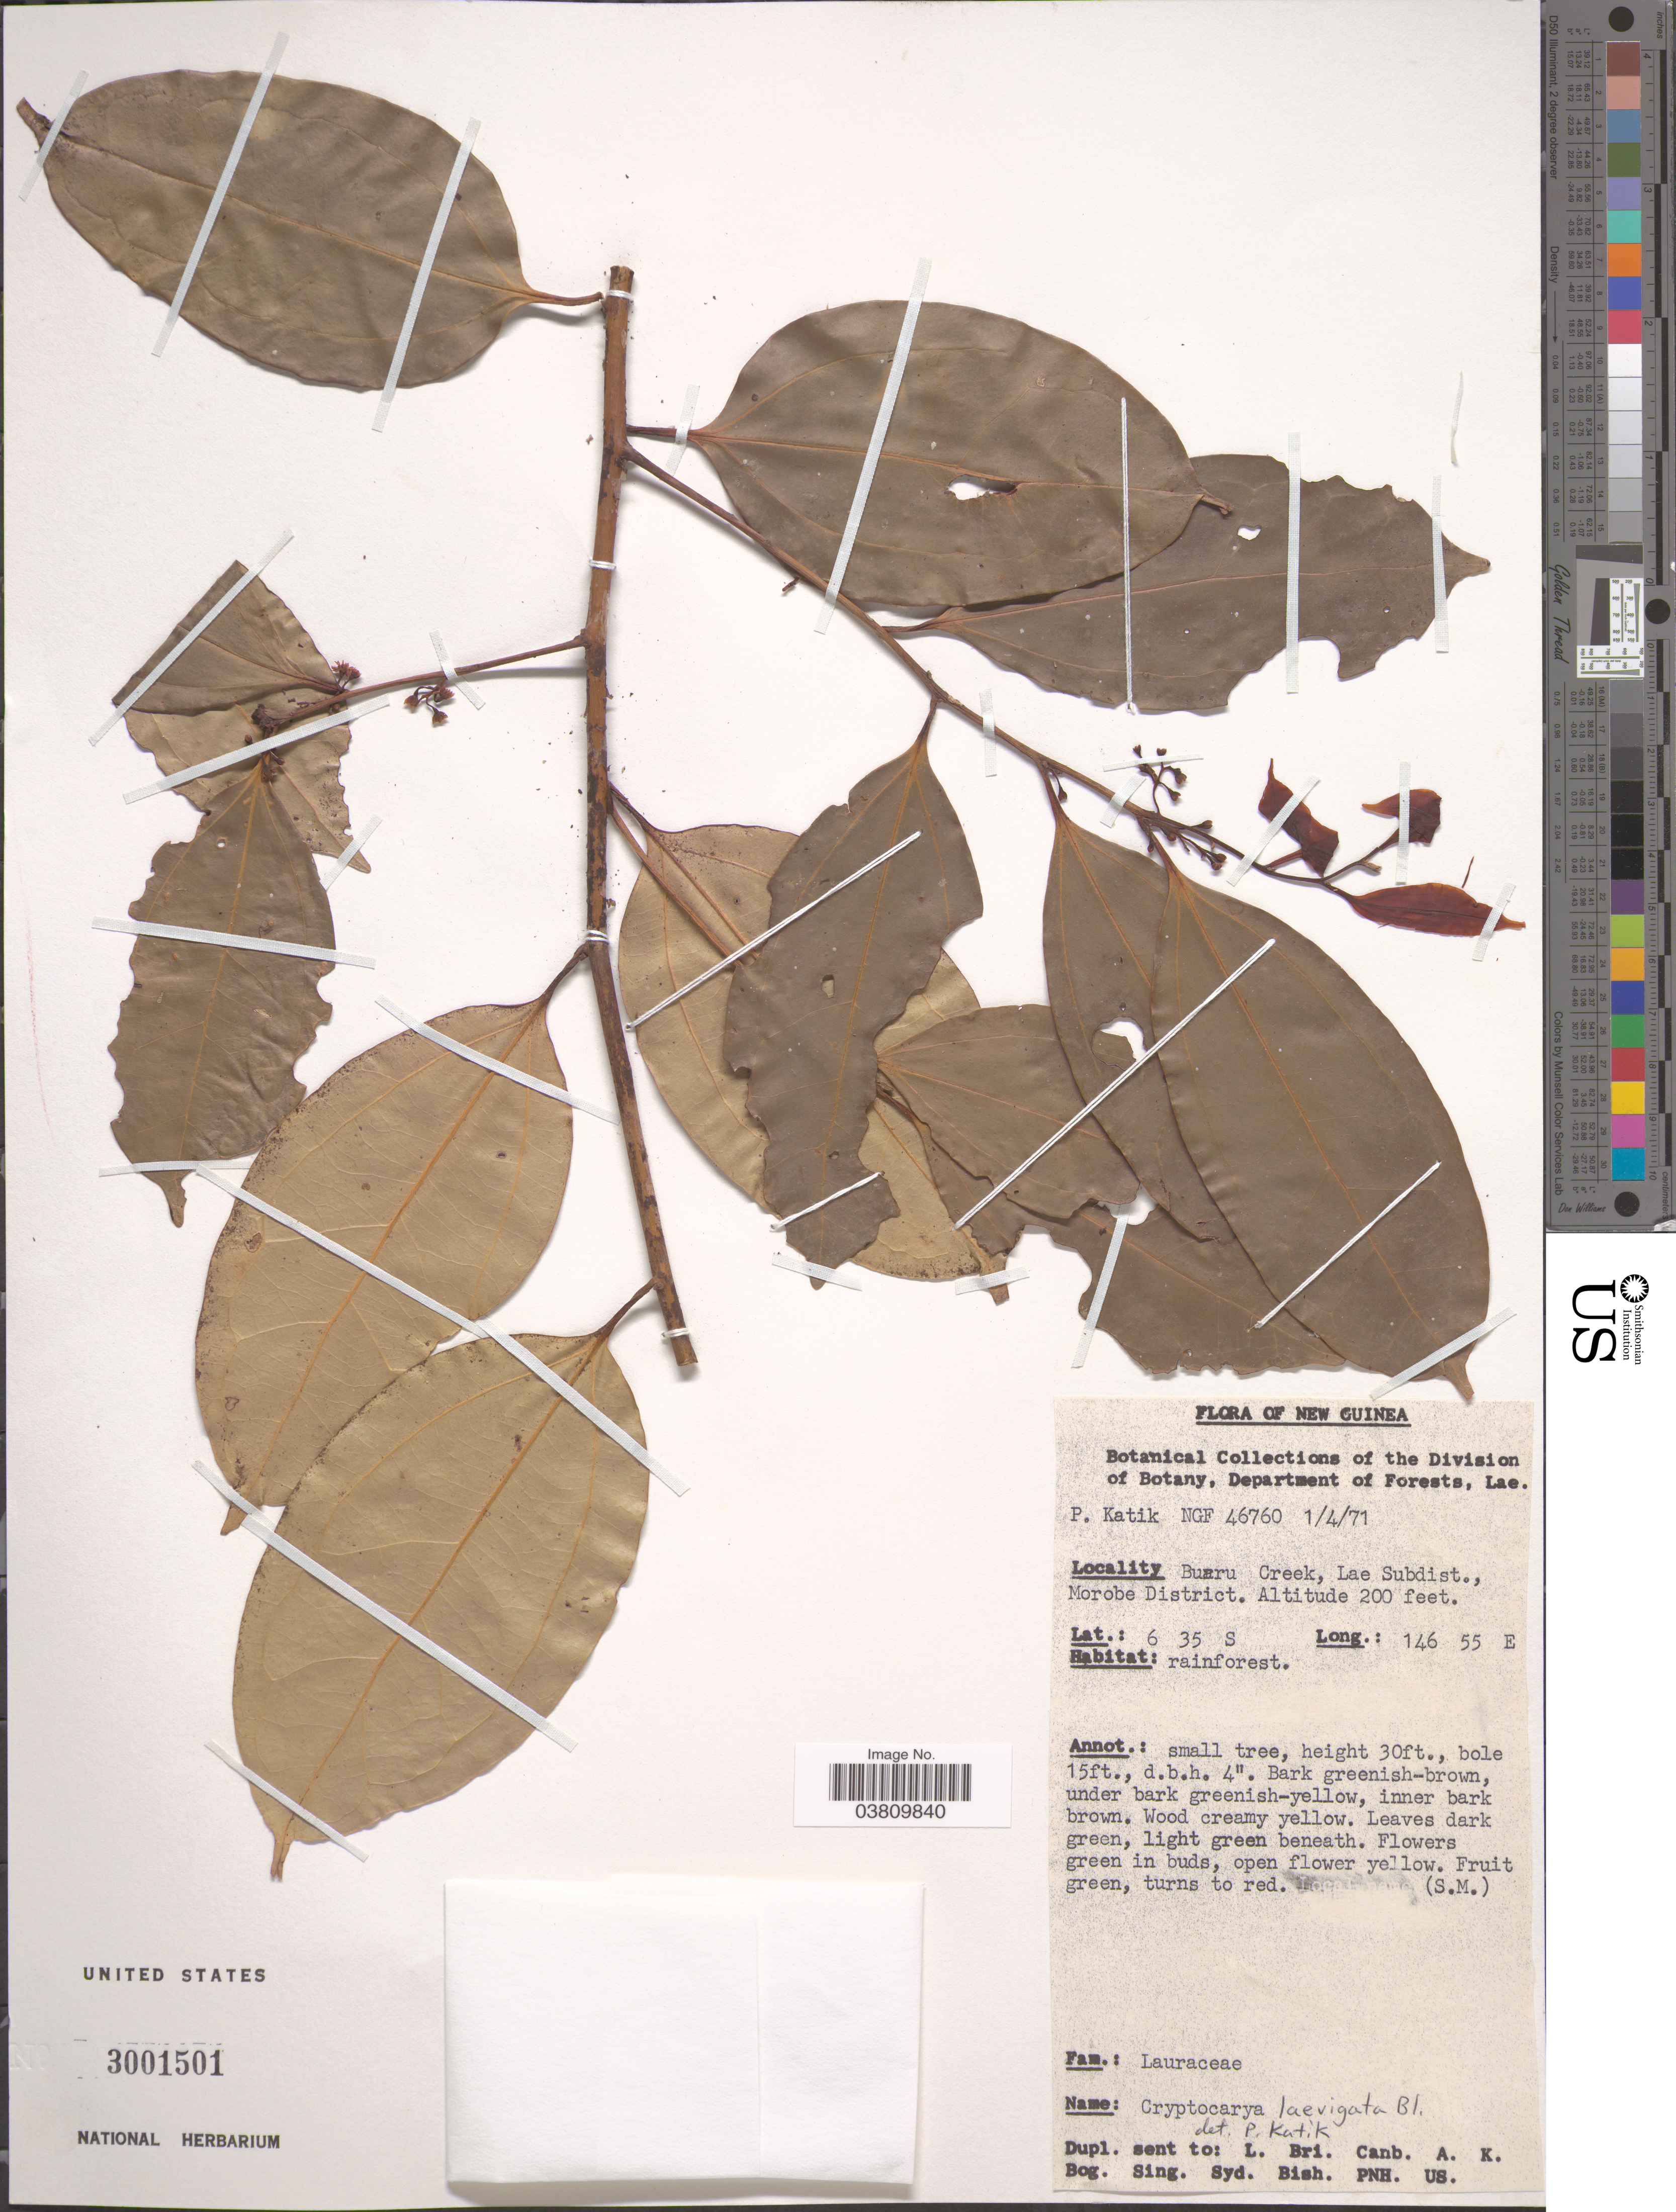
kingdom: Plantae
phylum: Tracheophyta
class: Magnoliopsida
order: Laurales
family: Lauraceae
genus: Cryptocarya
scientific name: Cryptocarya laevigata Elmer, nom illeg., non Blume (1825)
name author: Elmer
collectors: P. Katik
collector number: NGF 46760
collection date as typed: Transcribed d/m/y: 1/4/71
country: Papua New Guinea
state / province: Morobe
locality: New Guinea. Buri Creek, Lae Subdist., Morobe District.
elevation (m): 61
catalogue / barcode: US 3001501